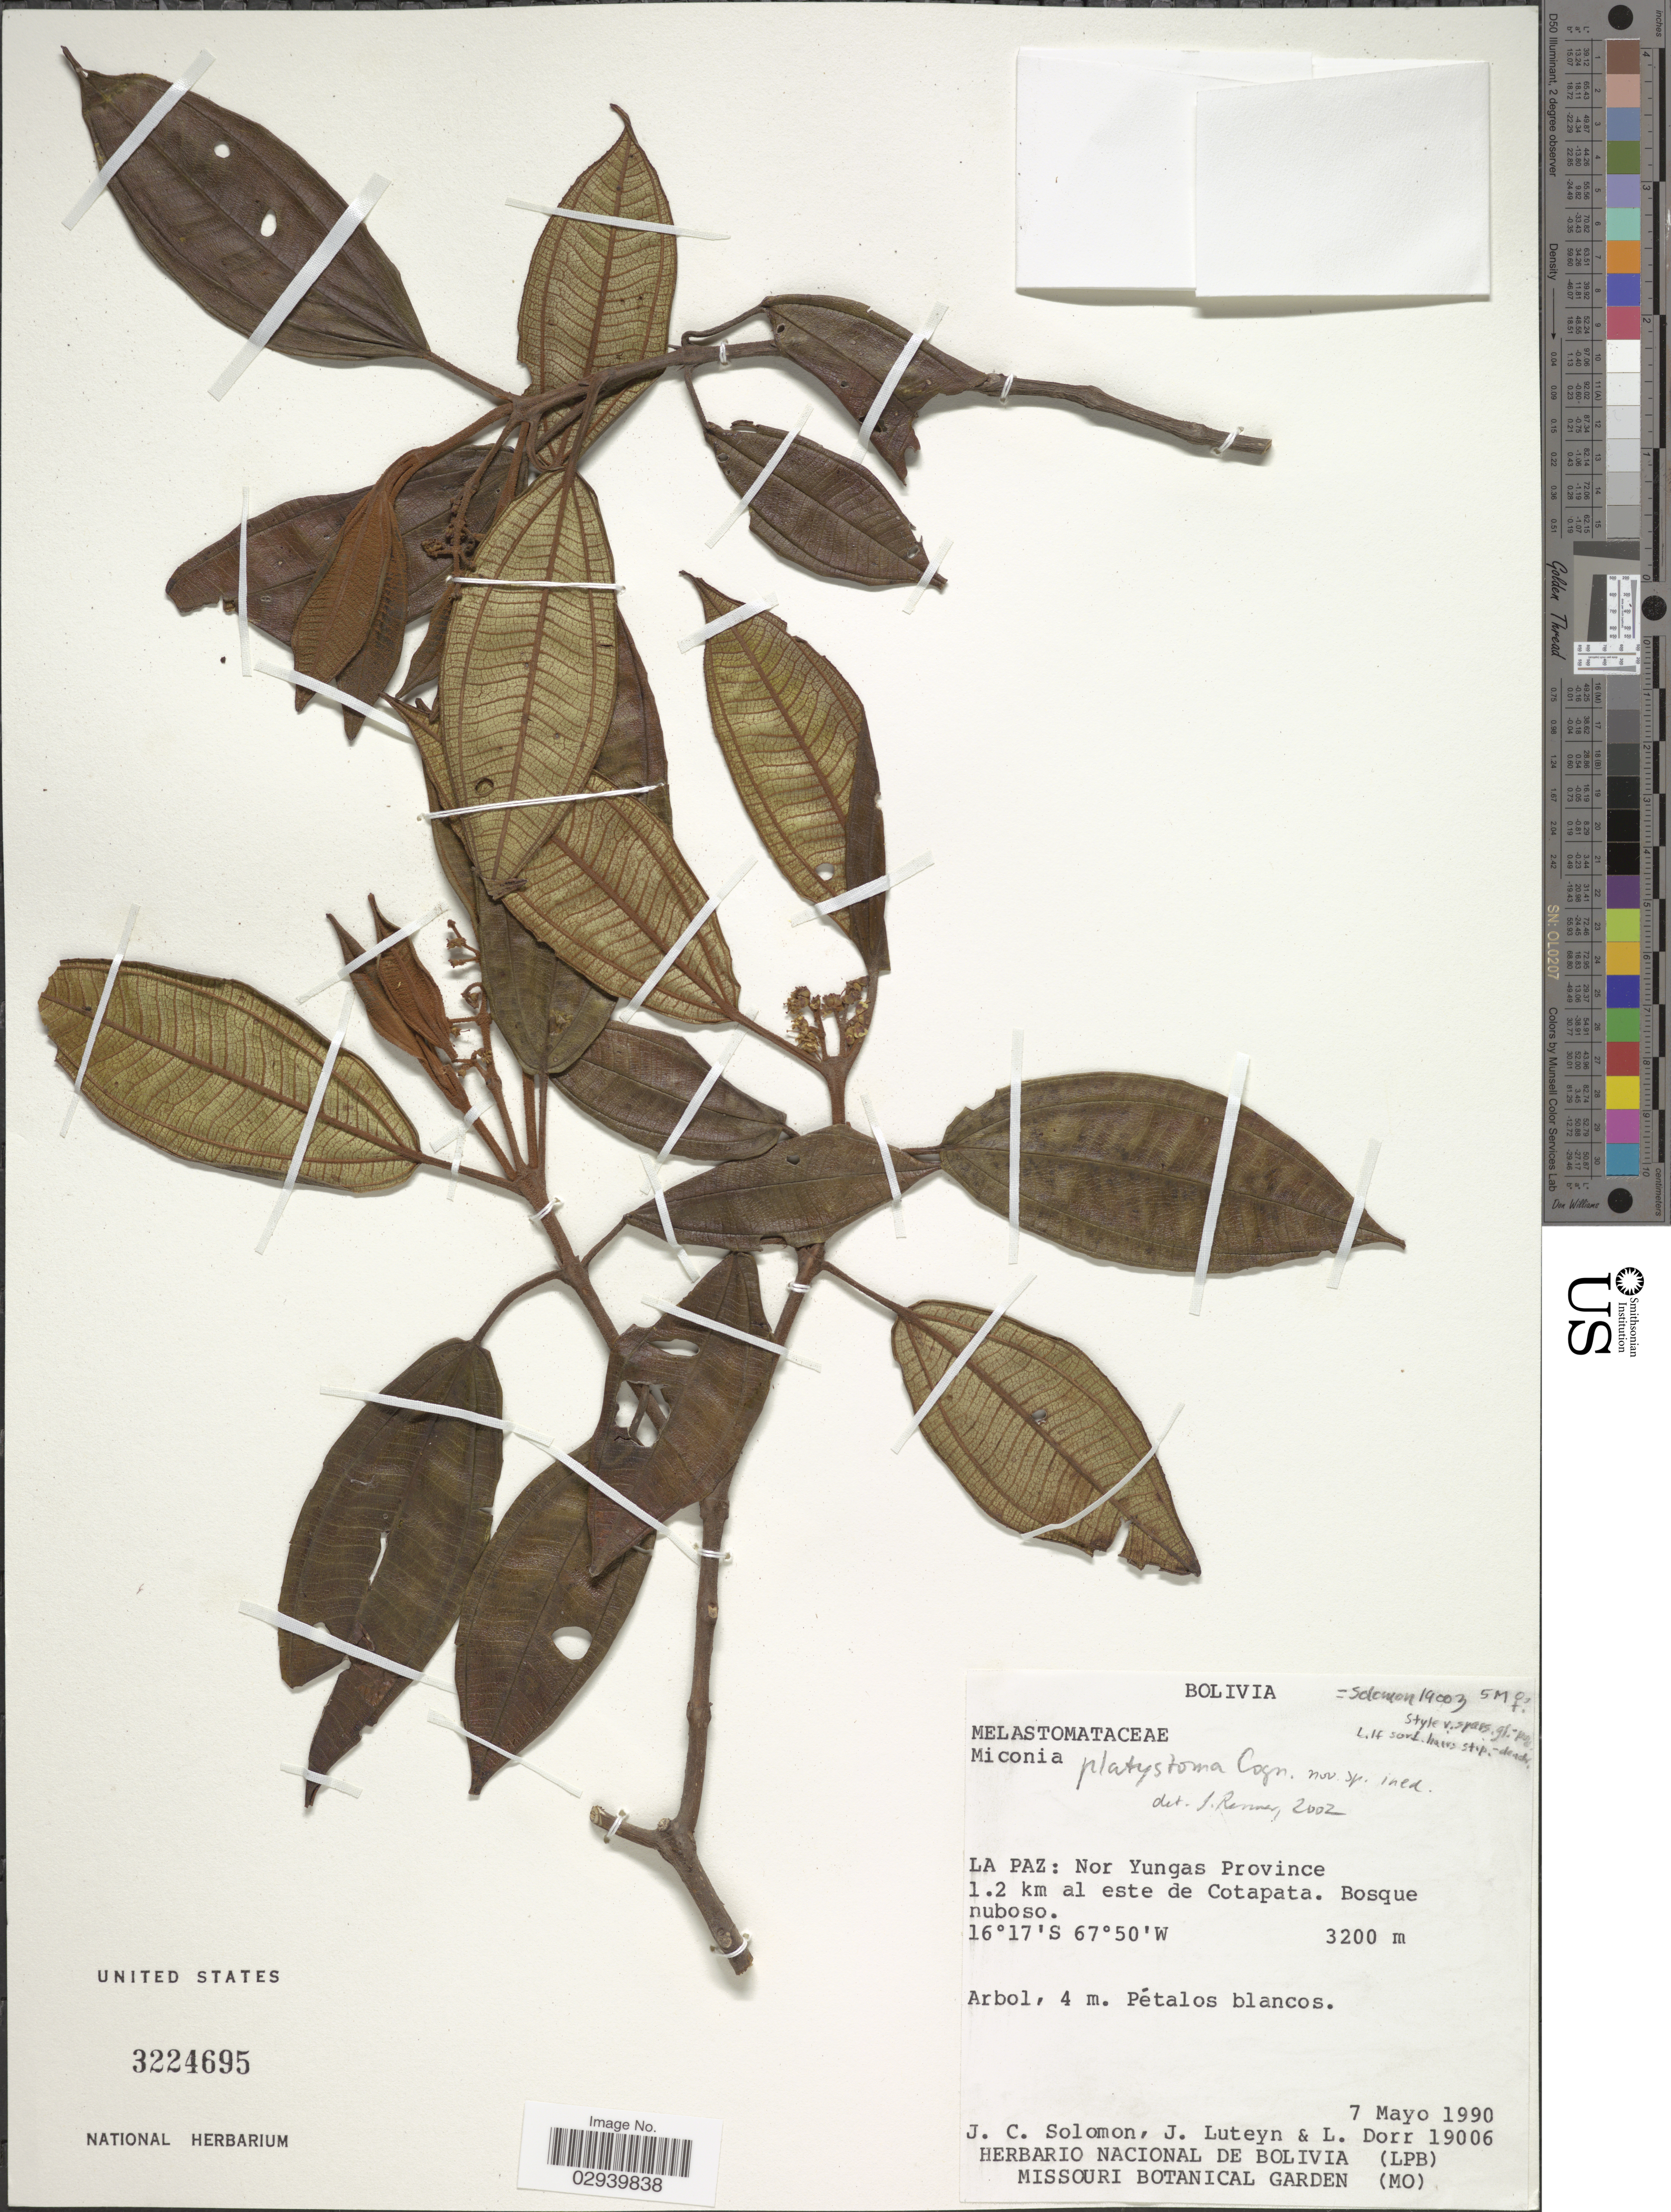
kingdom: Plantae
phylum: Tracheophyta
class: Magnoliopsida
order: Myrtales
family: Melastomataceae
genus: Miconia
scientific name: Miconia hygrophila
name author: Naudin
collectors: J. C. Solomon, J. L. Luteyn & L. J. Dorr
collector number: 19006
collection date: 1990-05-07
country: Bolivia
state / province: La Paz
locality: La Paz: Nor Yungas Province. 1.2 km al este de Cotapata.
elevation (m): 3200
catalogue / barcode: US 3224695